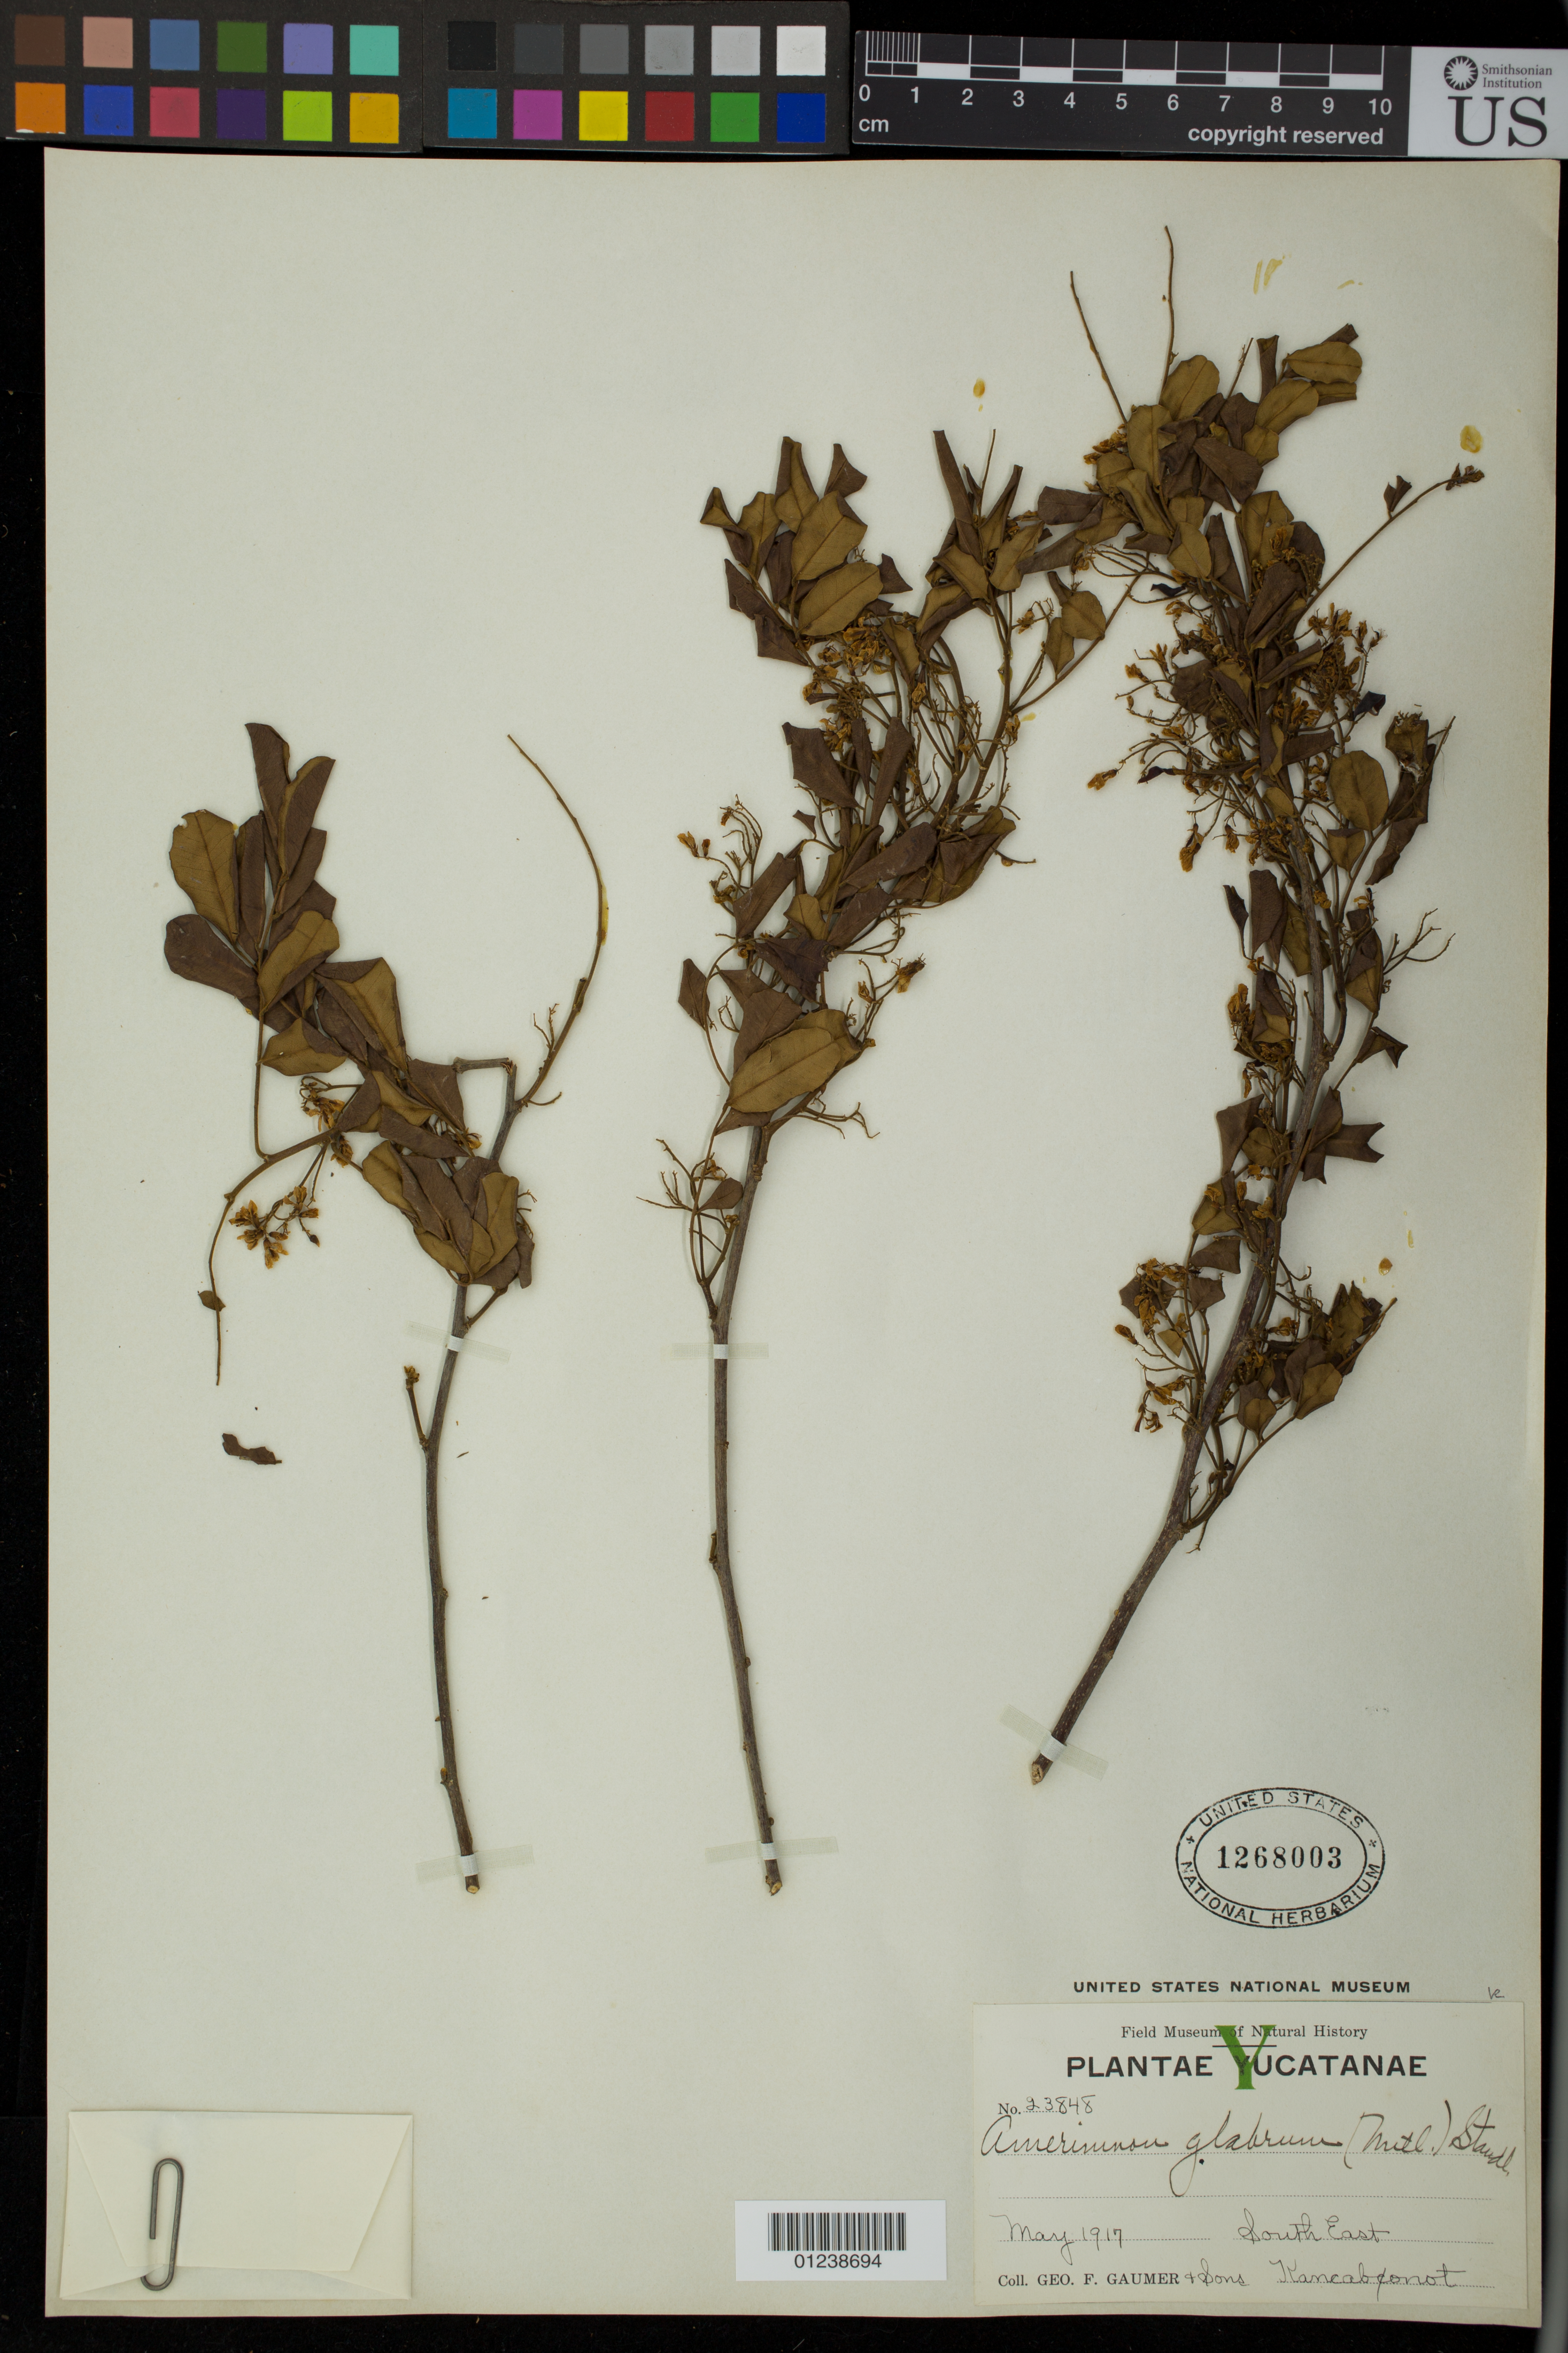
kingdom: Plantae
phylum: Tracheophyta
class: Magnoliopsida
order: Fabales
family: Fabaceae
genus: Dalbergia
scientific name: Dalbergia glabra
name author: (Mill.) Standl.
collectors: G. Gaumer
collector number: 23848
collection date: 1917-05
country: Mexico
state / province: Yucatan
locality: South East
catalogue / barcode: US 1268003